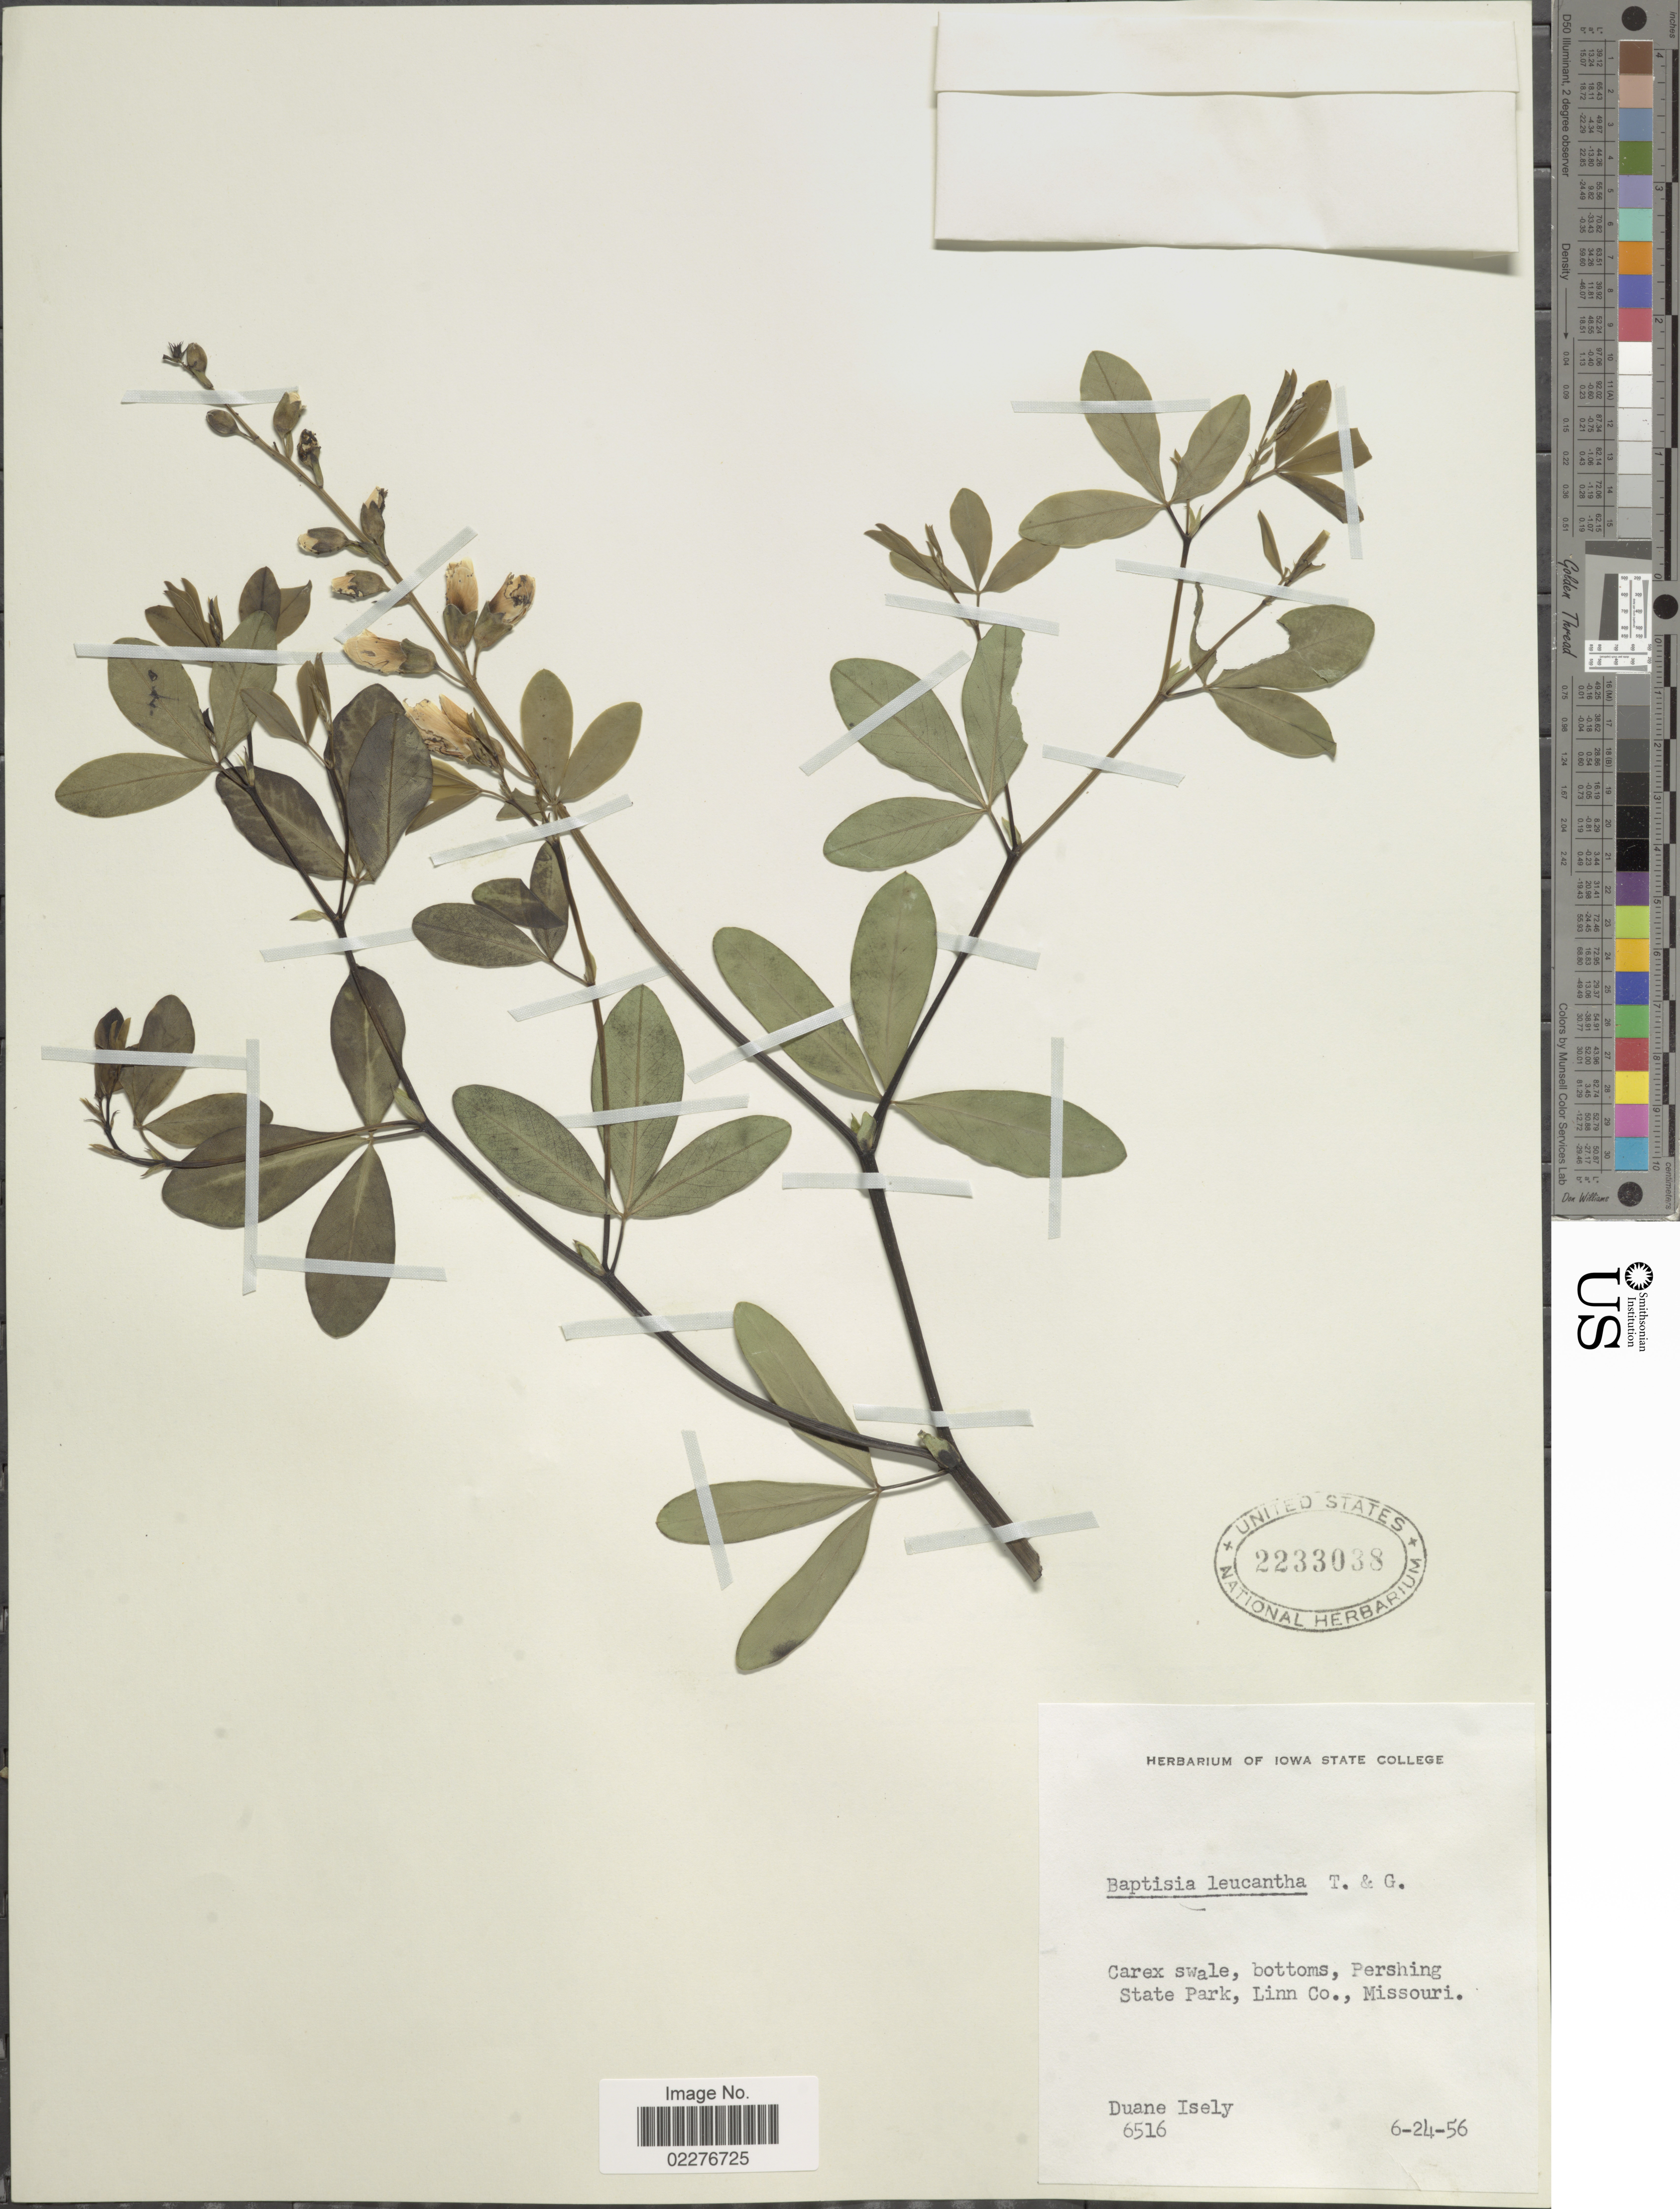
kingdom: Plantae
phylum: Tracheophyta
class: Magnoliopsida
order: Fabales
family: Fabaceae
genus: Baptisia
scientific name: Baptisia leucantha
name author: Torr. & A. Gray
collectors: D. Isely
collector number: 6516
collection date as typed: Transcribed d/m/y: 24/6/56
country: United States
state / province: Missouri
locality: Carex swale, bottoms, Pershing State Park, Linn Co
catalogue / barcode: US 2233038